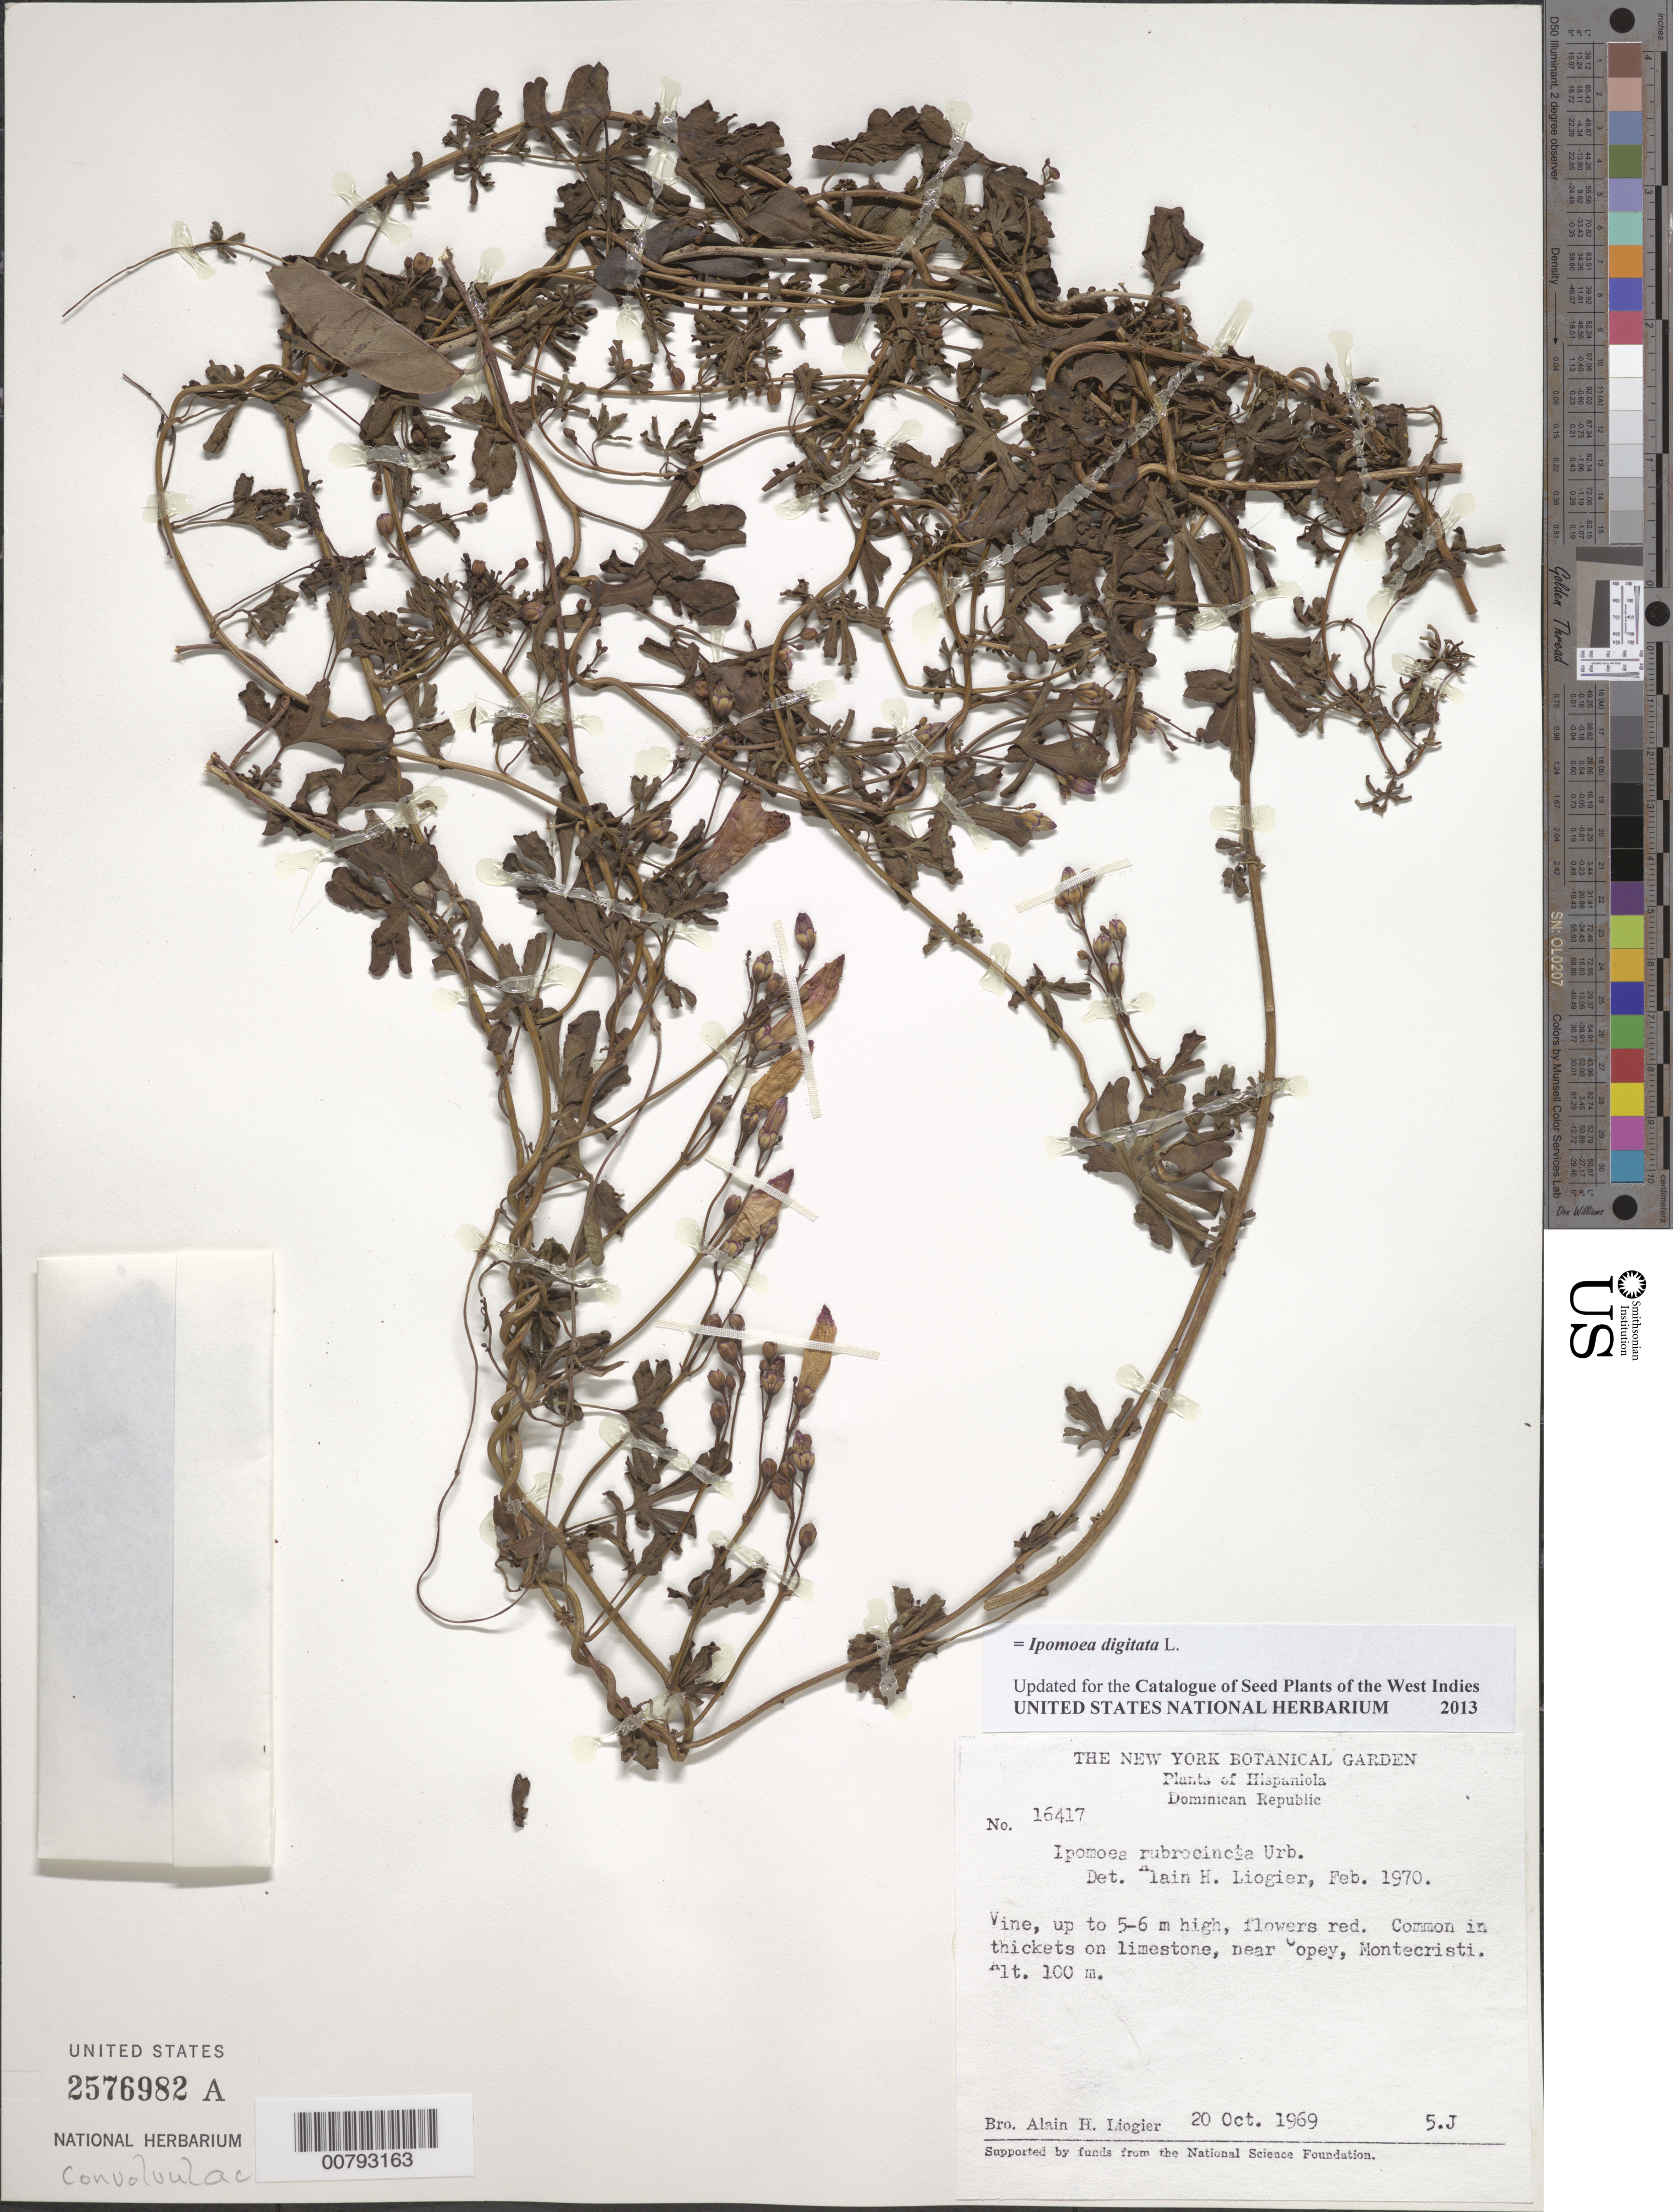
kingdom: Plantae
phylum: Tracheophyta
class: Magnoliopsida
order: Solanales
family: Convolvulaceae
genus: Ipomoea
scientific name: Ipomoea digitata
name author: L.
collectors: A. H. Liogier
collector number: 16417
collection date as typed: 20 Oct 1969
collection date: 1969-10-20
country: Dominican Republic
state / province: Monte Cristi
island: Hispaniola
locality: Near Copey.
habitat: Common in thickets on limestone.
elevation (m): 100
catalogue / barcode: US 2576982A